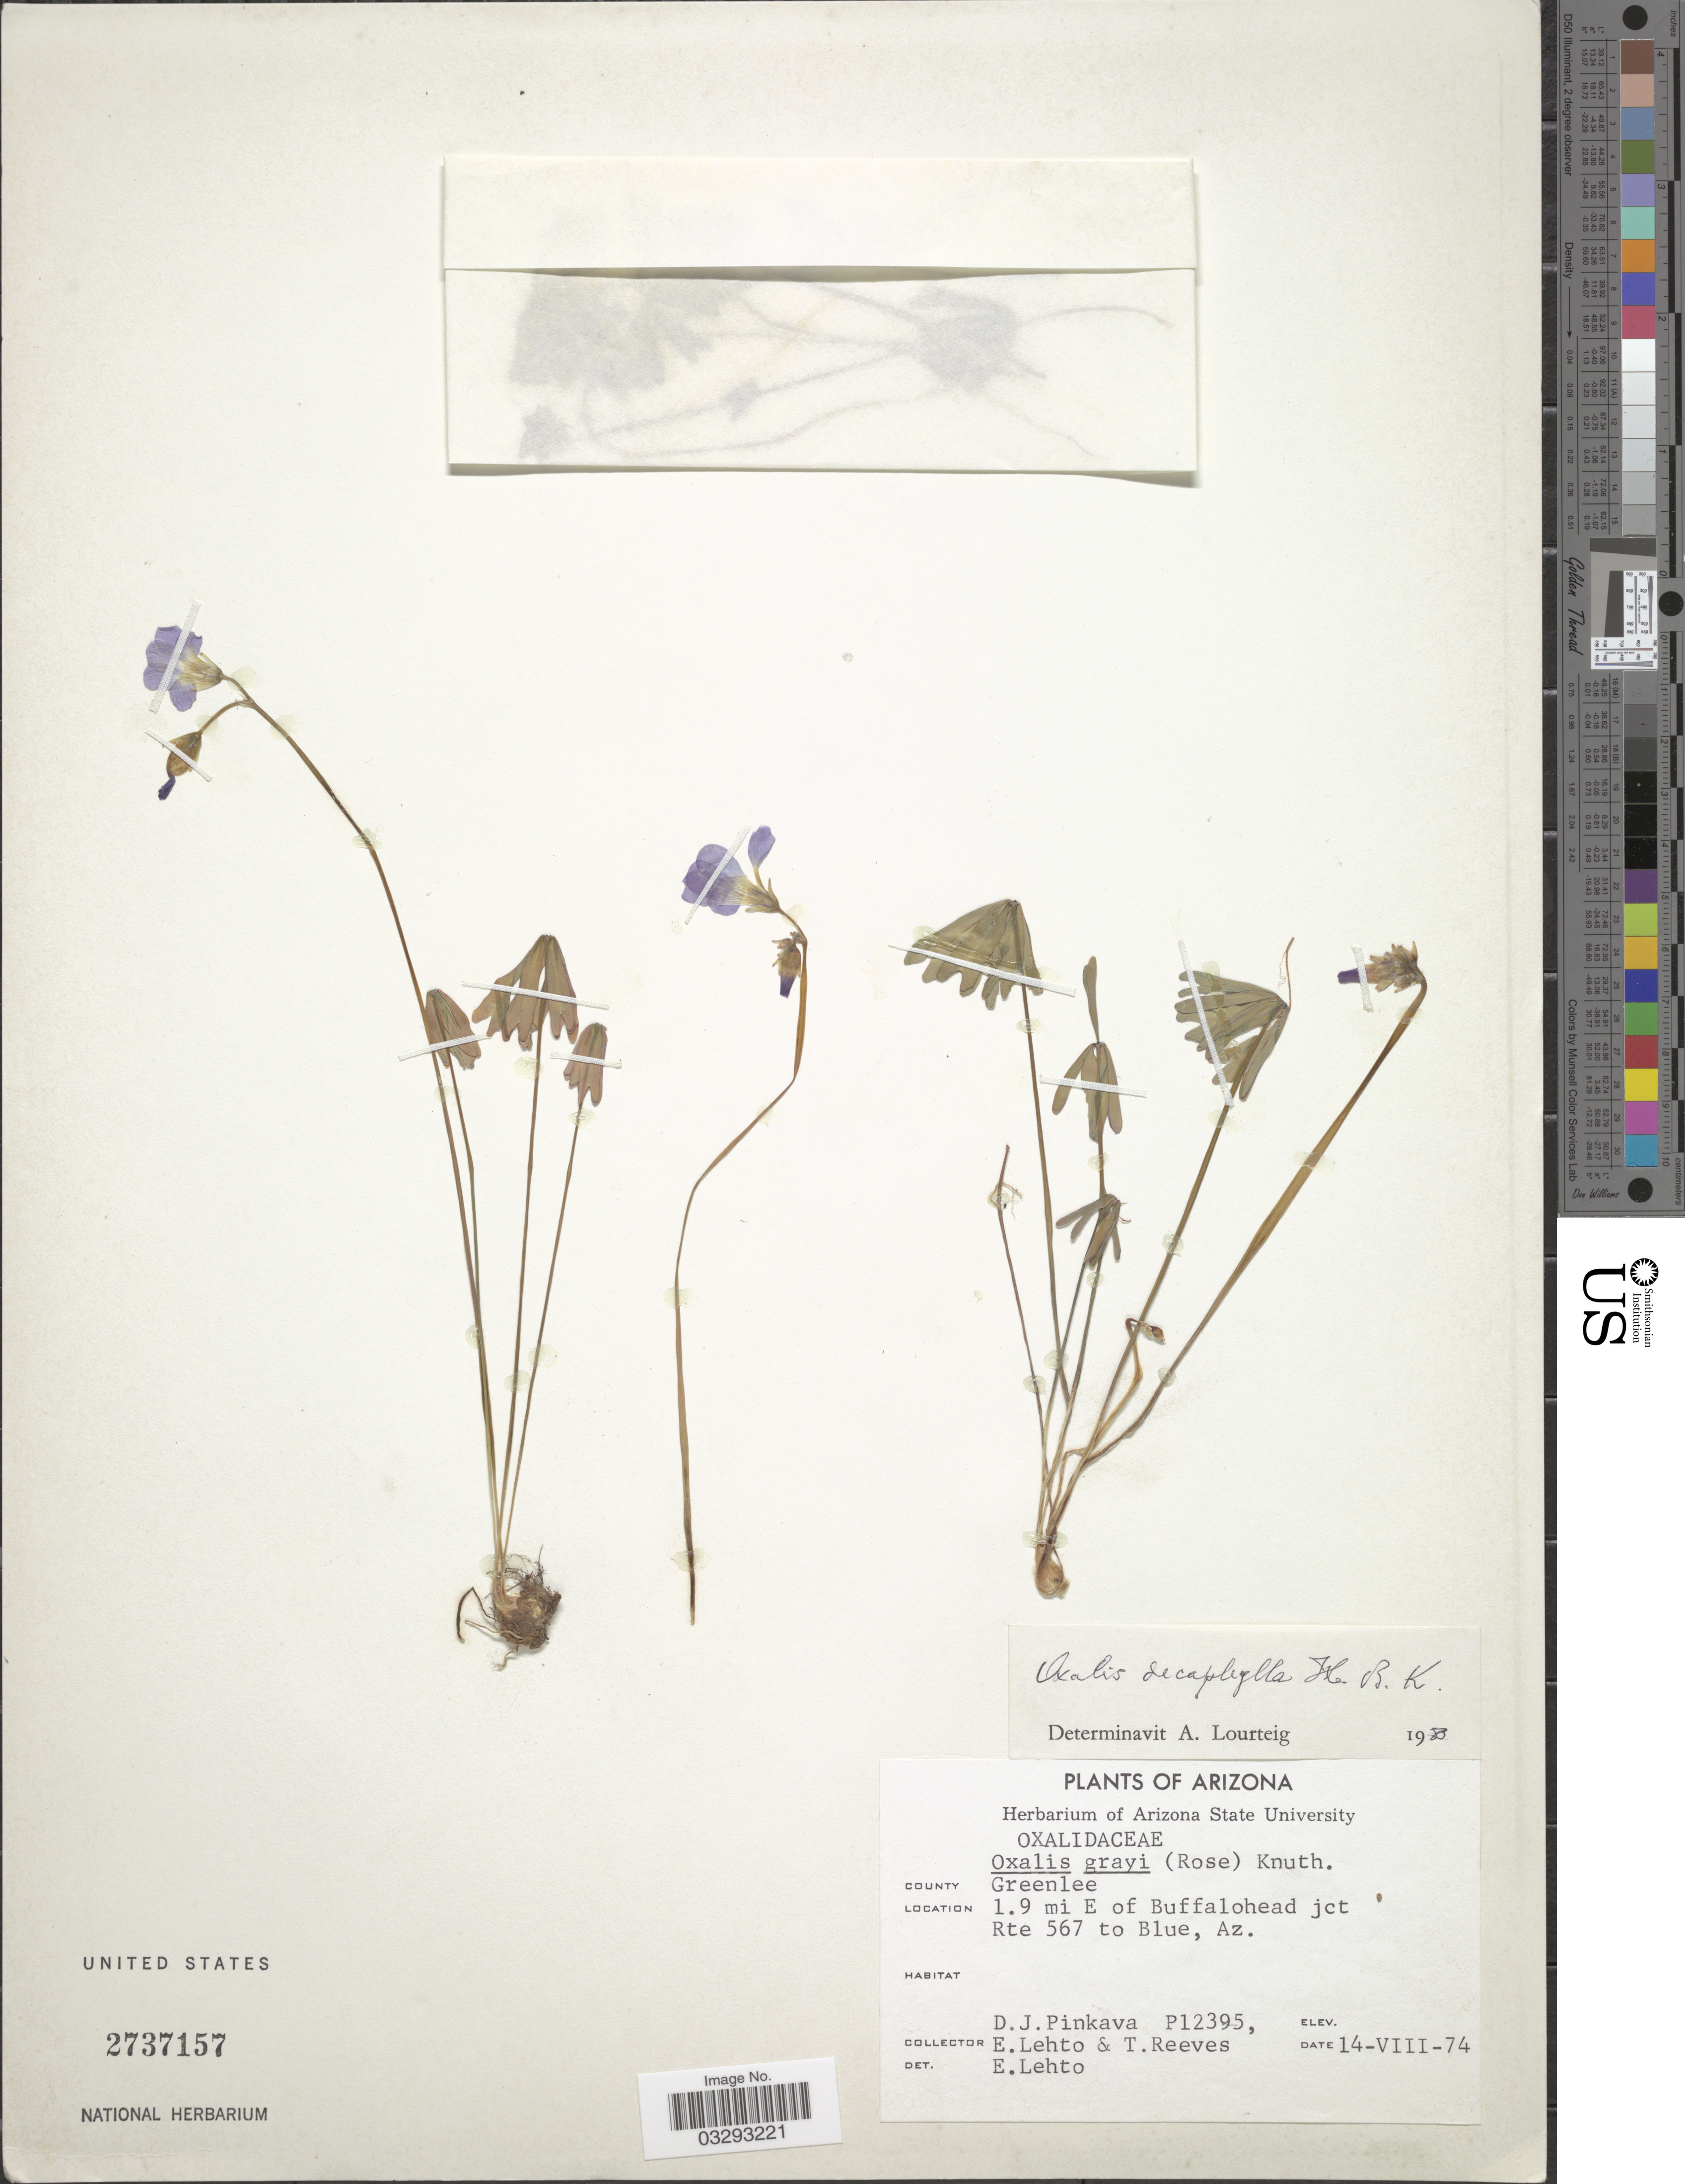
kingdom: Plantae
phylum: Tracheophyta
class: Magnoliopsida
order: Oxalidales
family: Oxalidaceae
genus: Oxalis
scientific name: Oxalis decaphylla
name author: Kunth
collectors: D. J. Pinkava, E. Lehto & T. Reeves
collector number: P12395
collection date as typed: Transcribed d/m/y: 14/8/74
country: United States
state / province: Arizona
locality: County Greenlee. 1.9 mi E of Buffalohead jct Rte 567 to Blue, Az.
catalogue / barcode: US 2737157